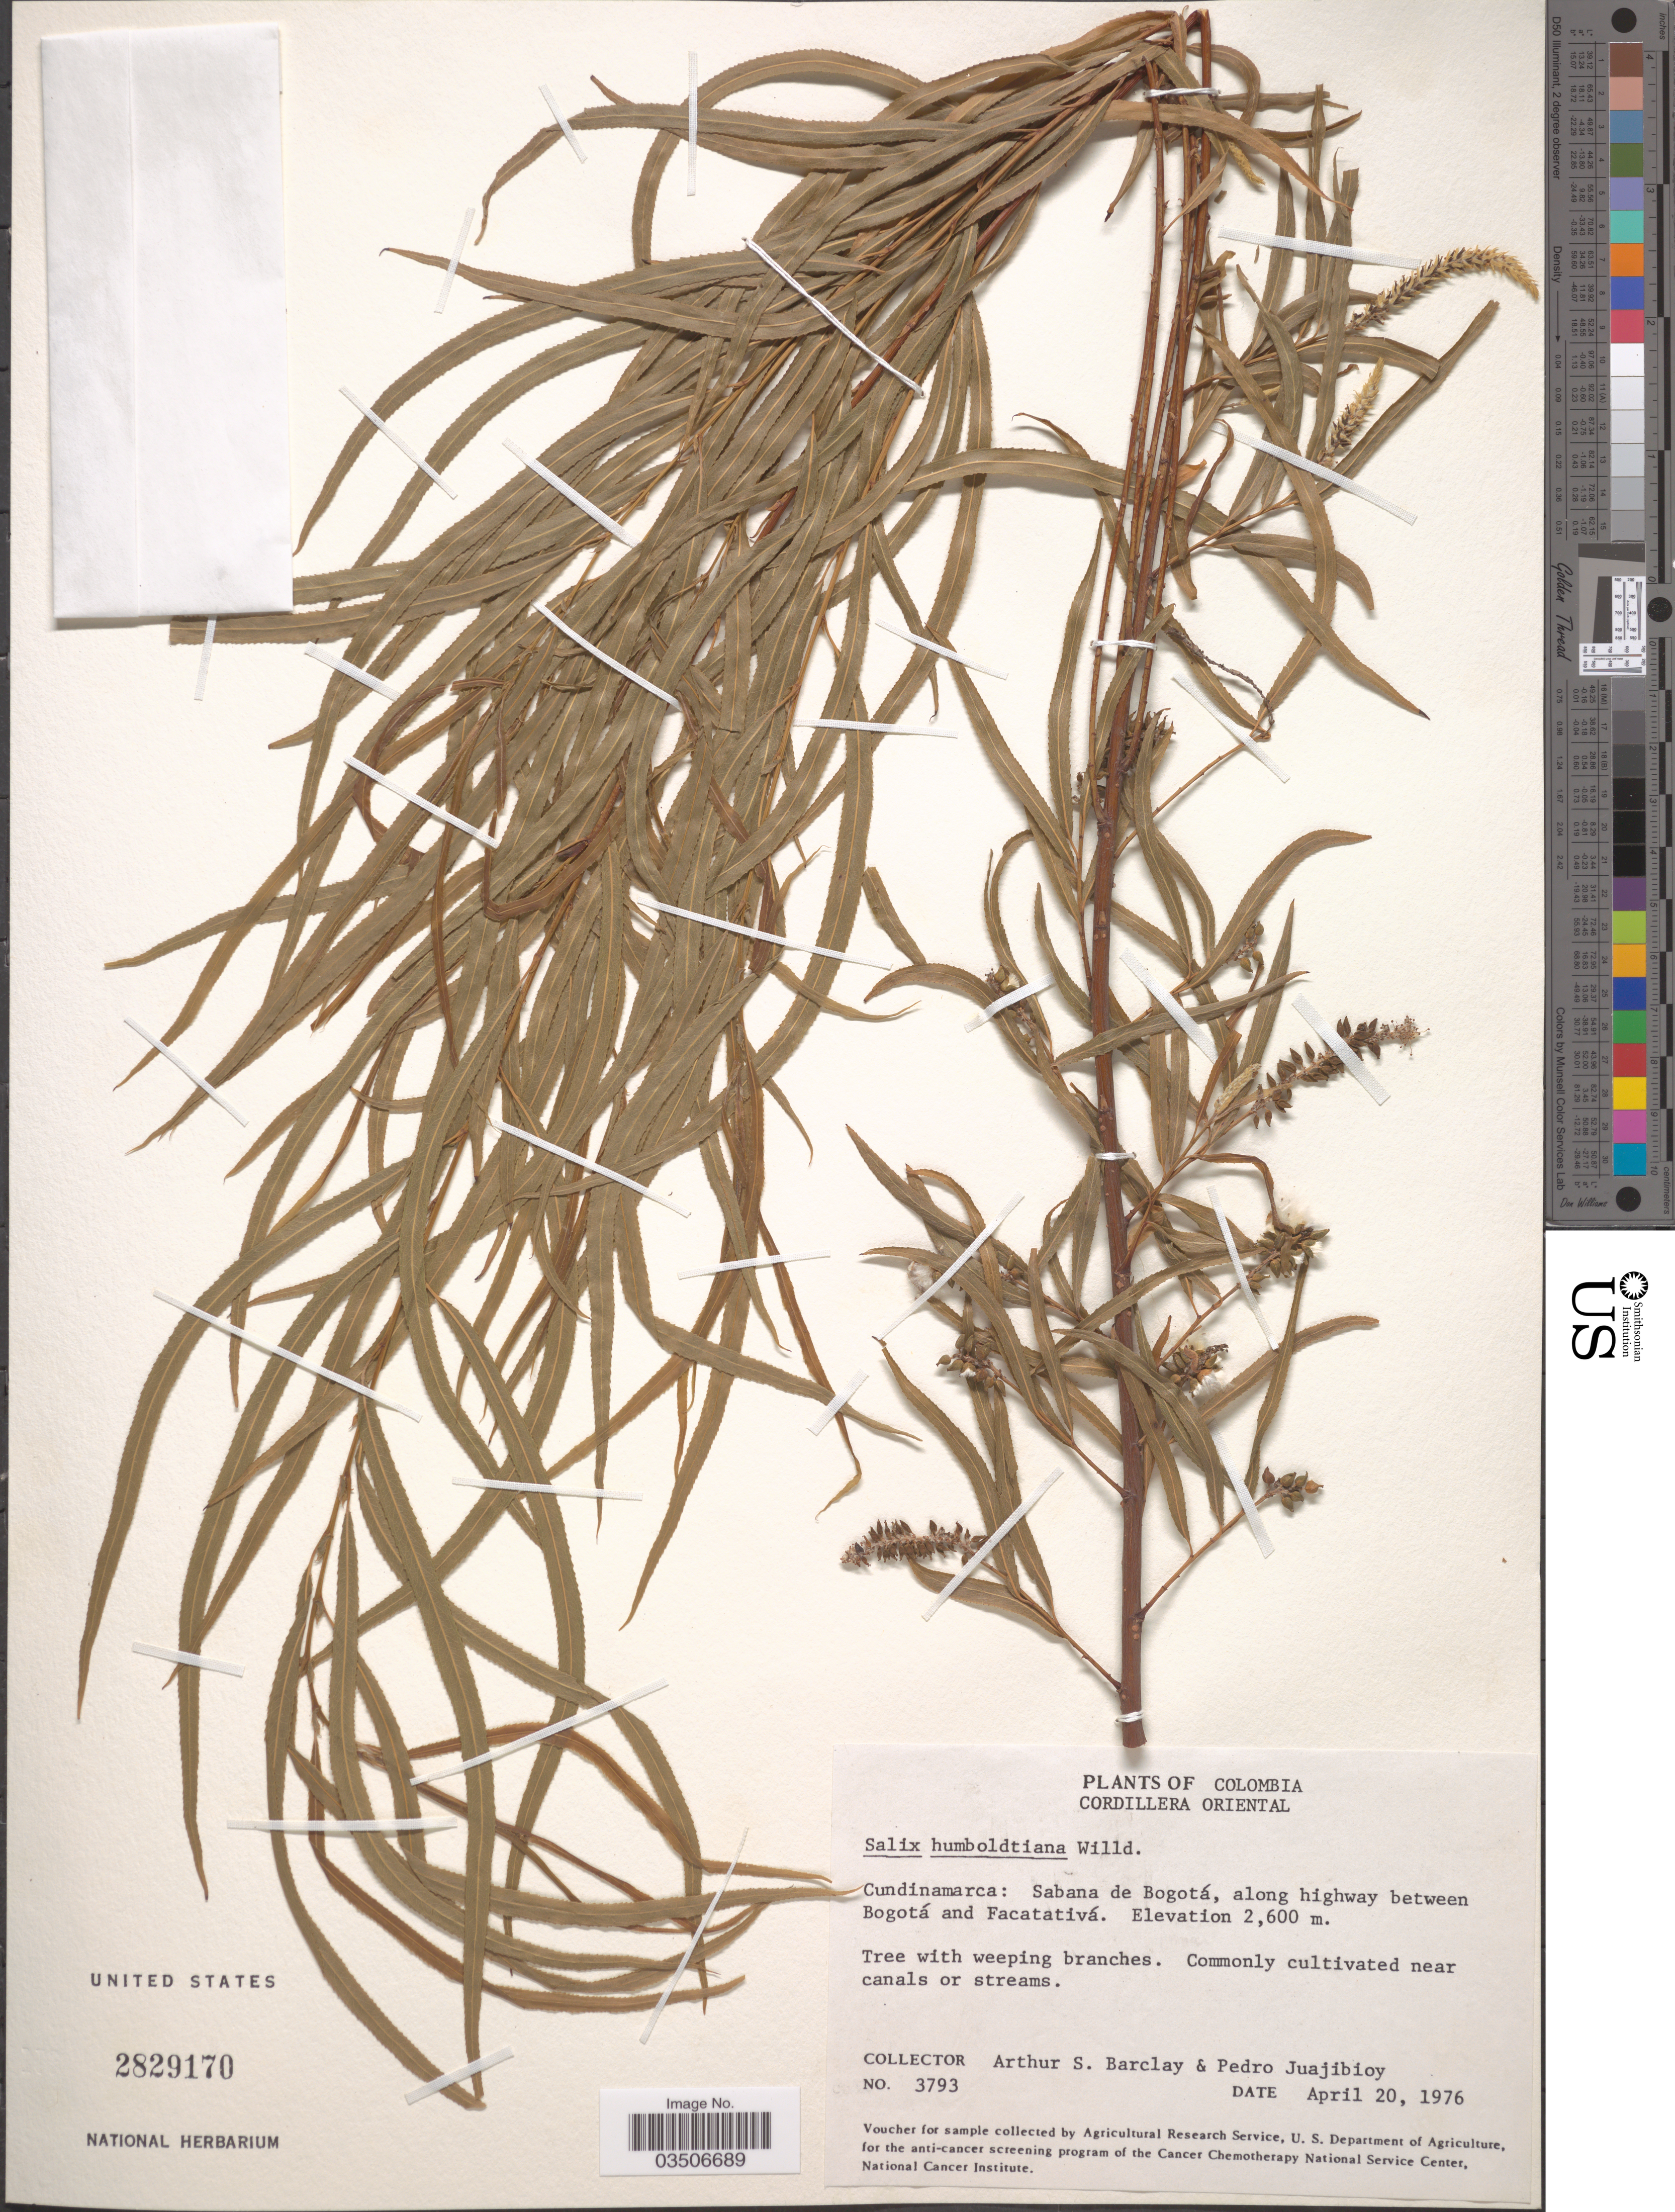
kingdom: Plantae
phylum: Tracheophyta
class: Magnoliopsida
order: Malpighiales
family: Salicaceae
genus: Salix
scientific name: Salix humboldtiana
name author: Willd.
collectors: A. S. Barclay & P. Juajibioy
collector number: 3793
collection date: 1976-04-20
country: Colombia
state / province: Cundinamarca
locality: Cordillera Oriental. Sabana de Bogotá, along highway between Bogotá and Facatativá.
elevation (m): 2600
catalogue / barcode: US 2829170